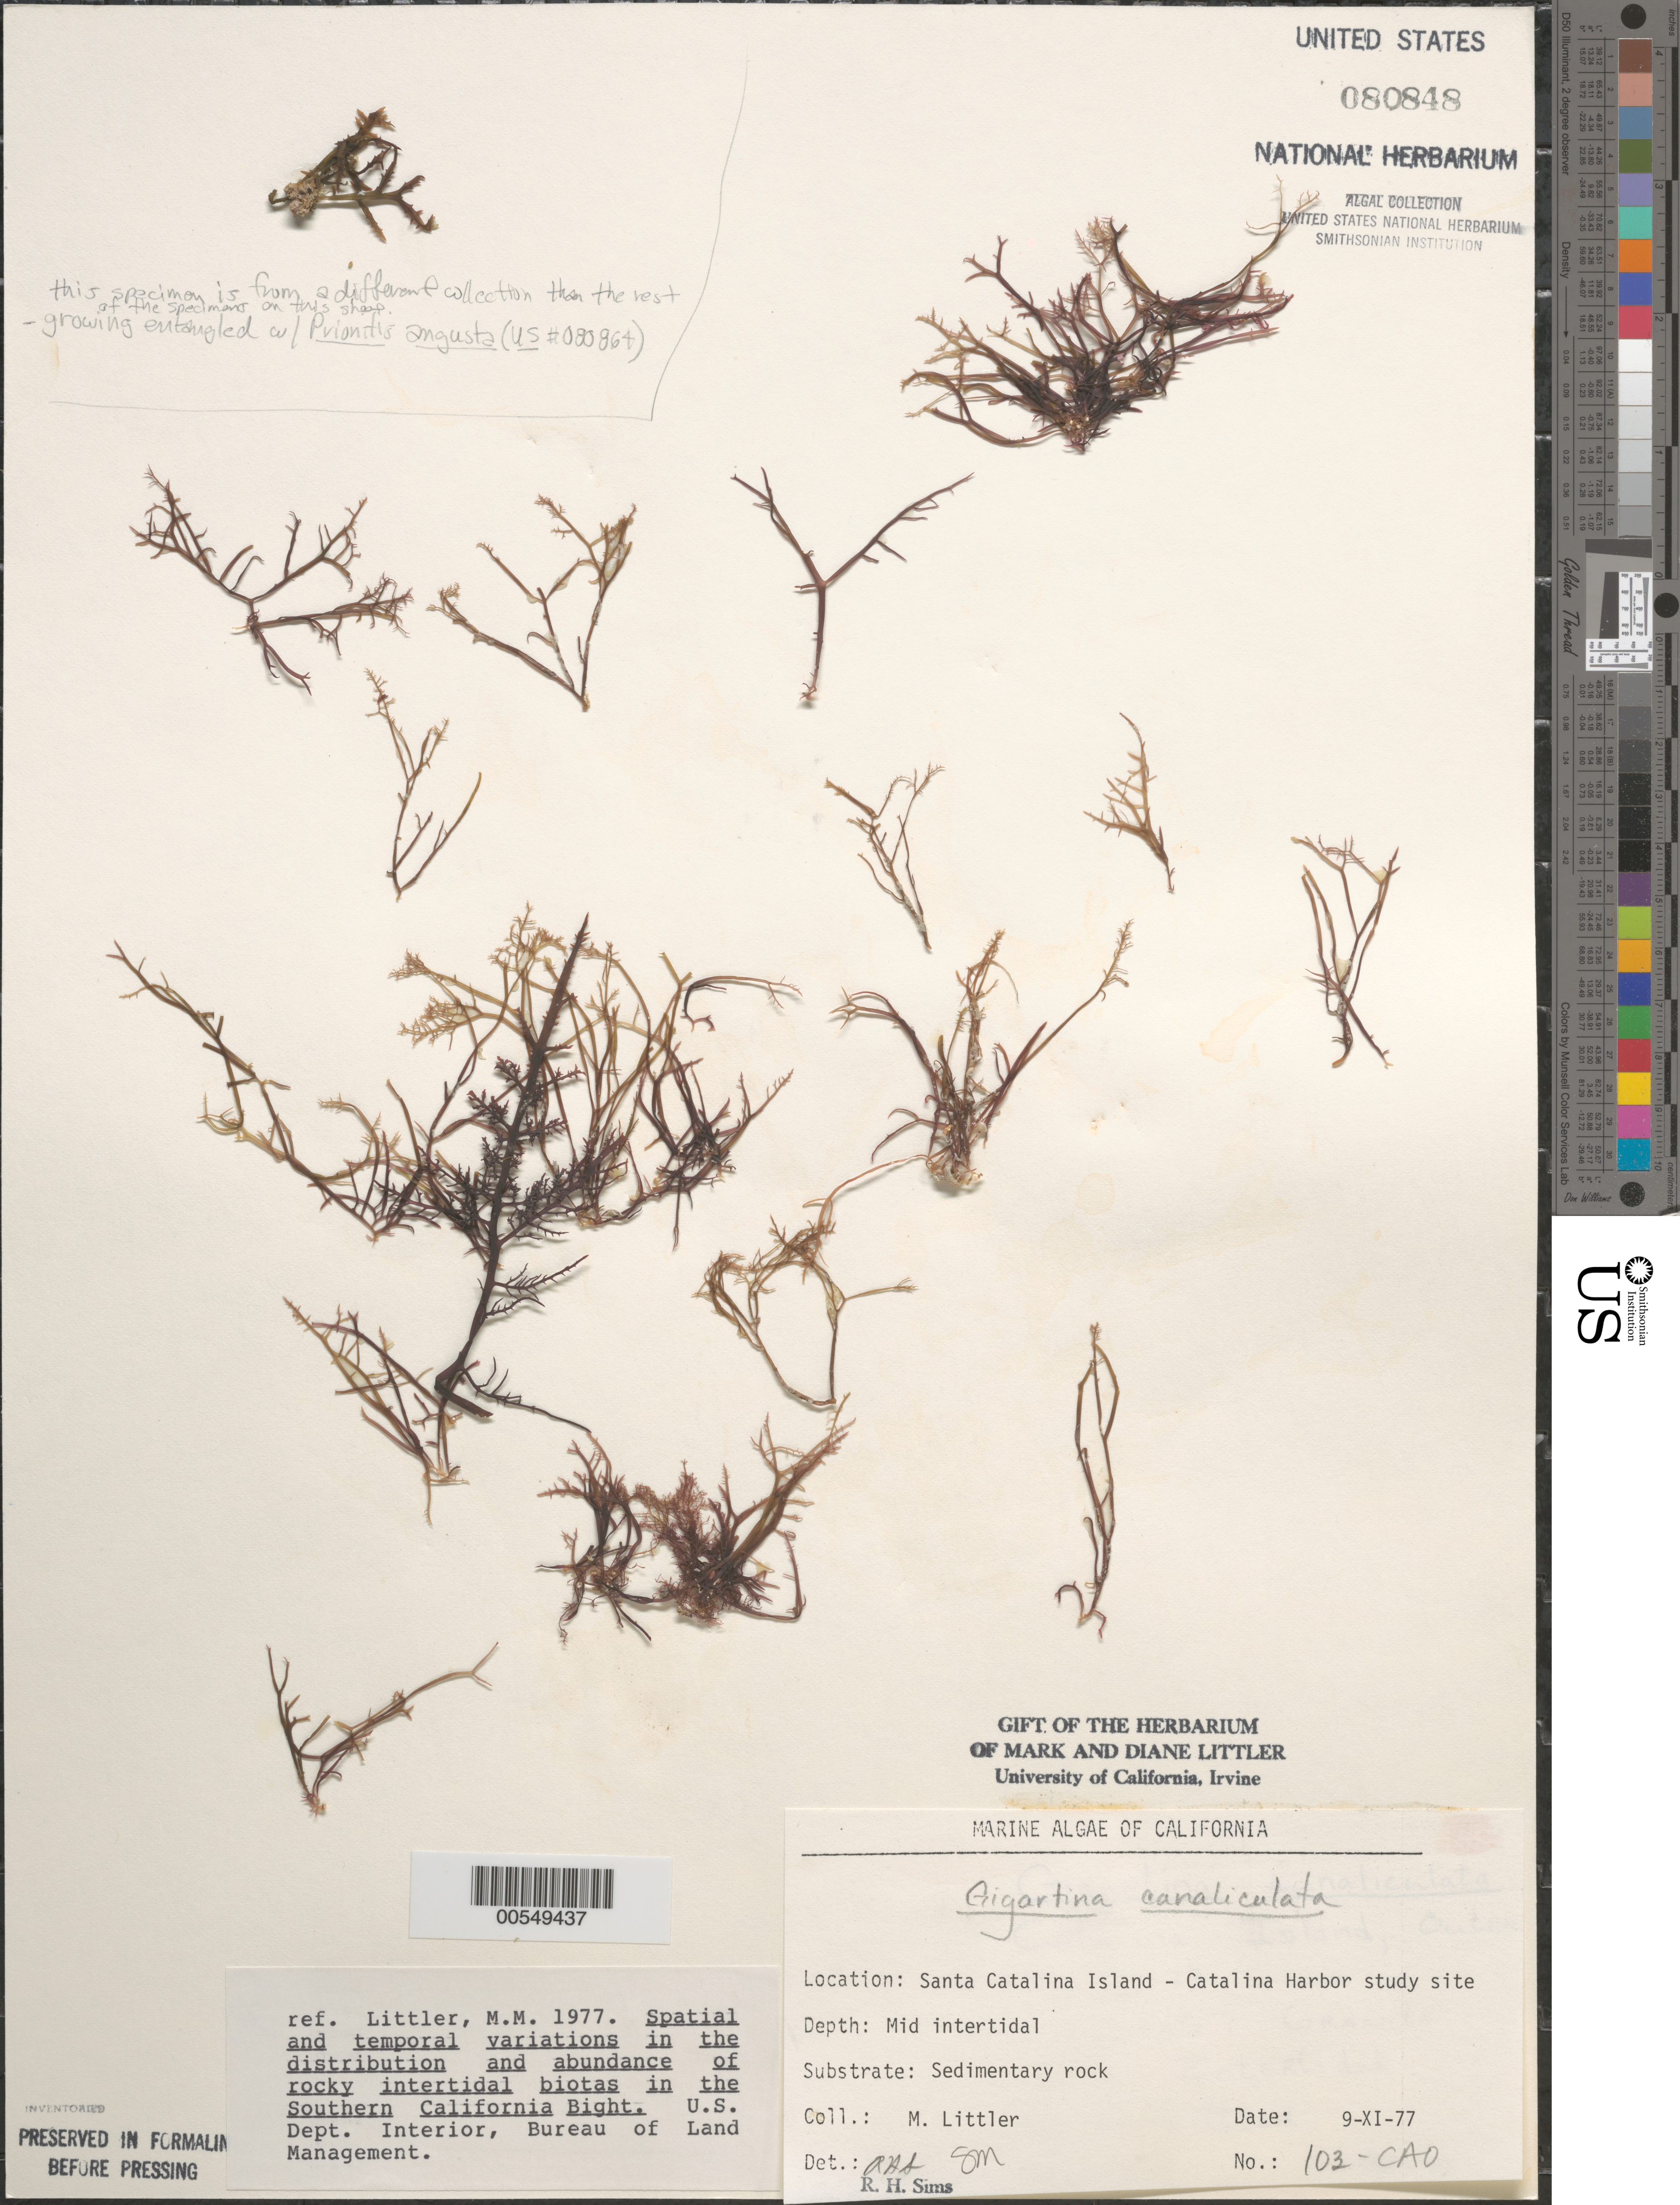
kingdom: Plantae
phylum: Rhodophyta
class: Florideophyceae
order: Gigartinales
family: Gigartinaceae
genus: Chondracanthus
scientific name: Chondracanthus canaliculatus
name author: (Harv.) Guiry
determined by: Algae name updating Project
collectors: M. M. Littler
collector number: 103-cao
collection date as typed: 09 Nov 1977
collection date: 1977-11-09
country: United States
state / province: California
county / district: Los Angeles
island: Santa Catalina Island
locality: West side of Catalina Harbor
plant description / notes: BLM-SOCALBIGHT Rocky Intertidal Survey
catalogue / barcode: US 80848